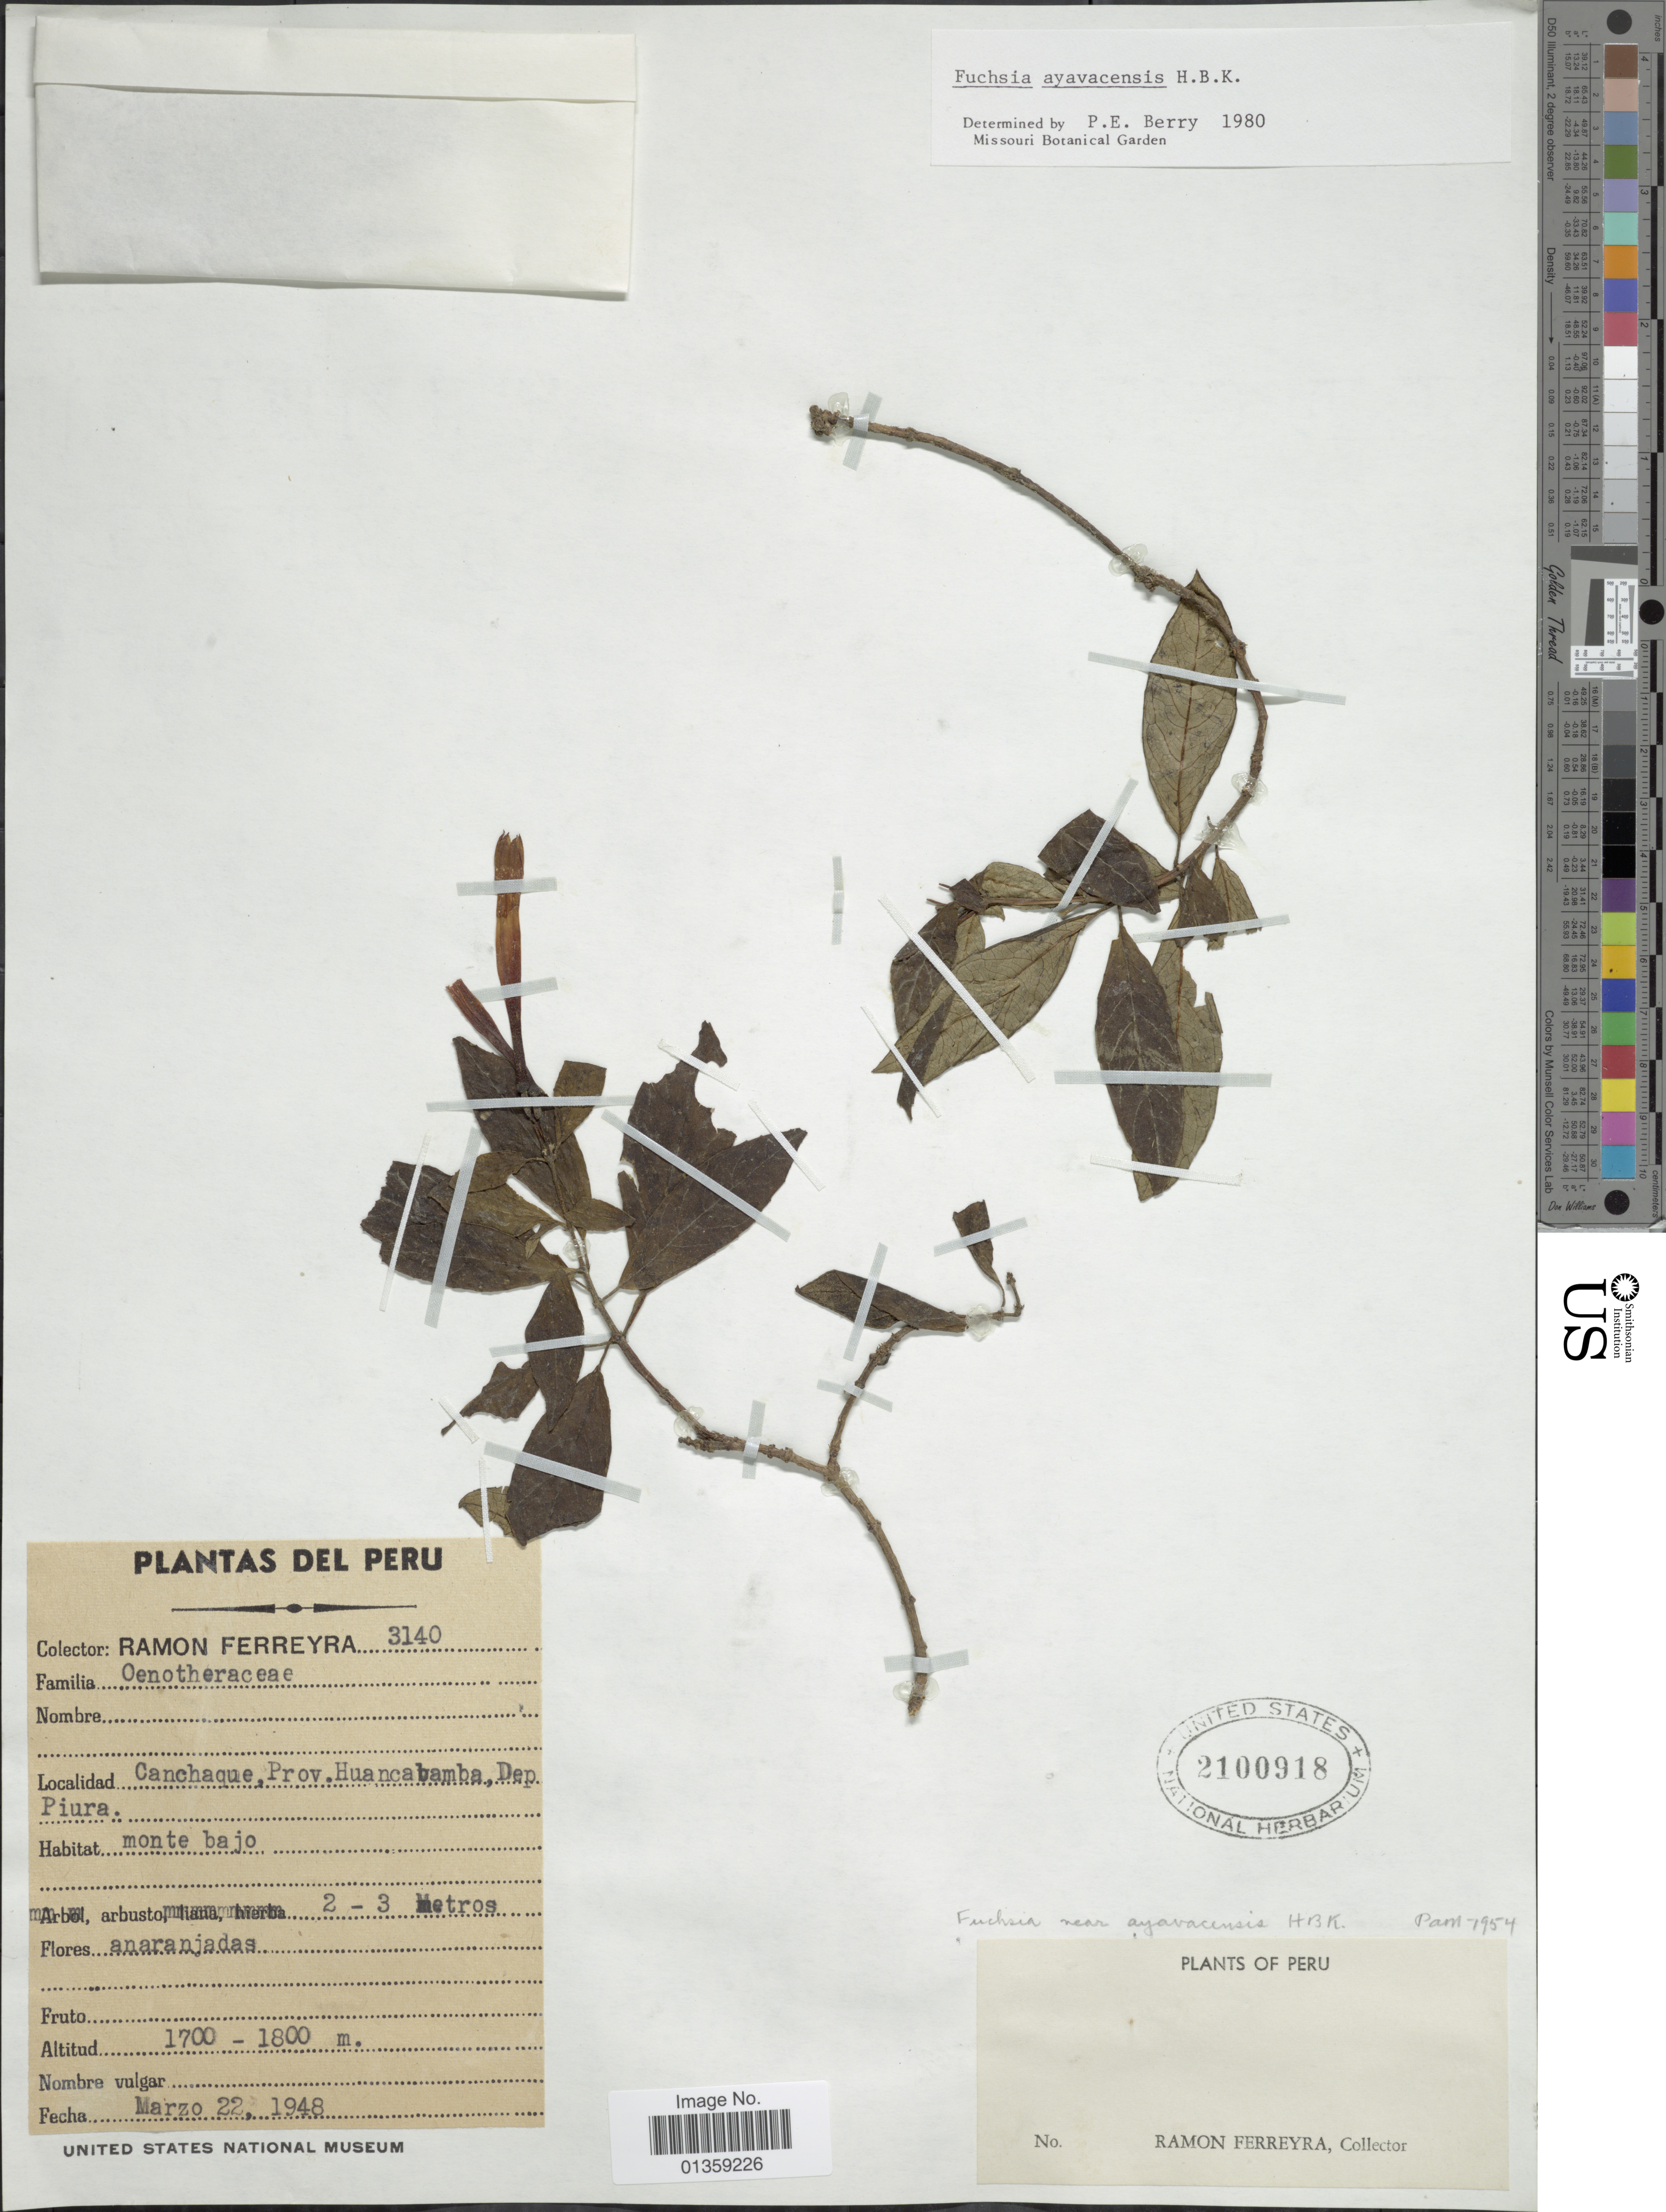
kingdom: Plantae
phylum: Tracheophyta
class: Magnoliopsida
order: Myrtales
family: Onagraceae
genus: Fuchsia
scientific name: Fuchsia ayavacensis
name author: Kunth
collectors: R. A. Ferreyra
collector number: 3140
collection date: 1948-03-22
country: Peru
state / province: Piura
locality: Canchaque, Prov. Huancabamba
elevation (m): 1700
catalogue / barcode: US 2100918